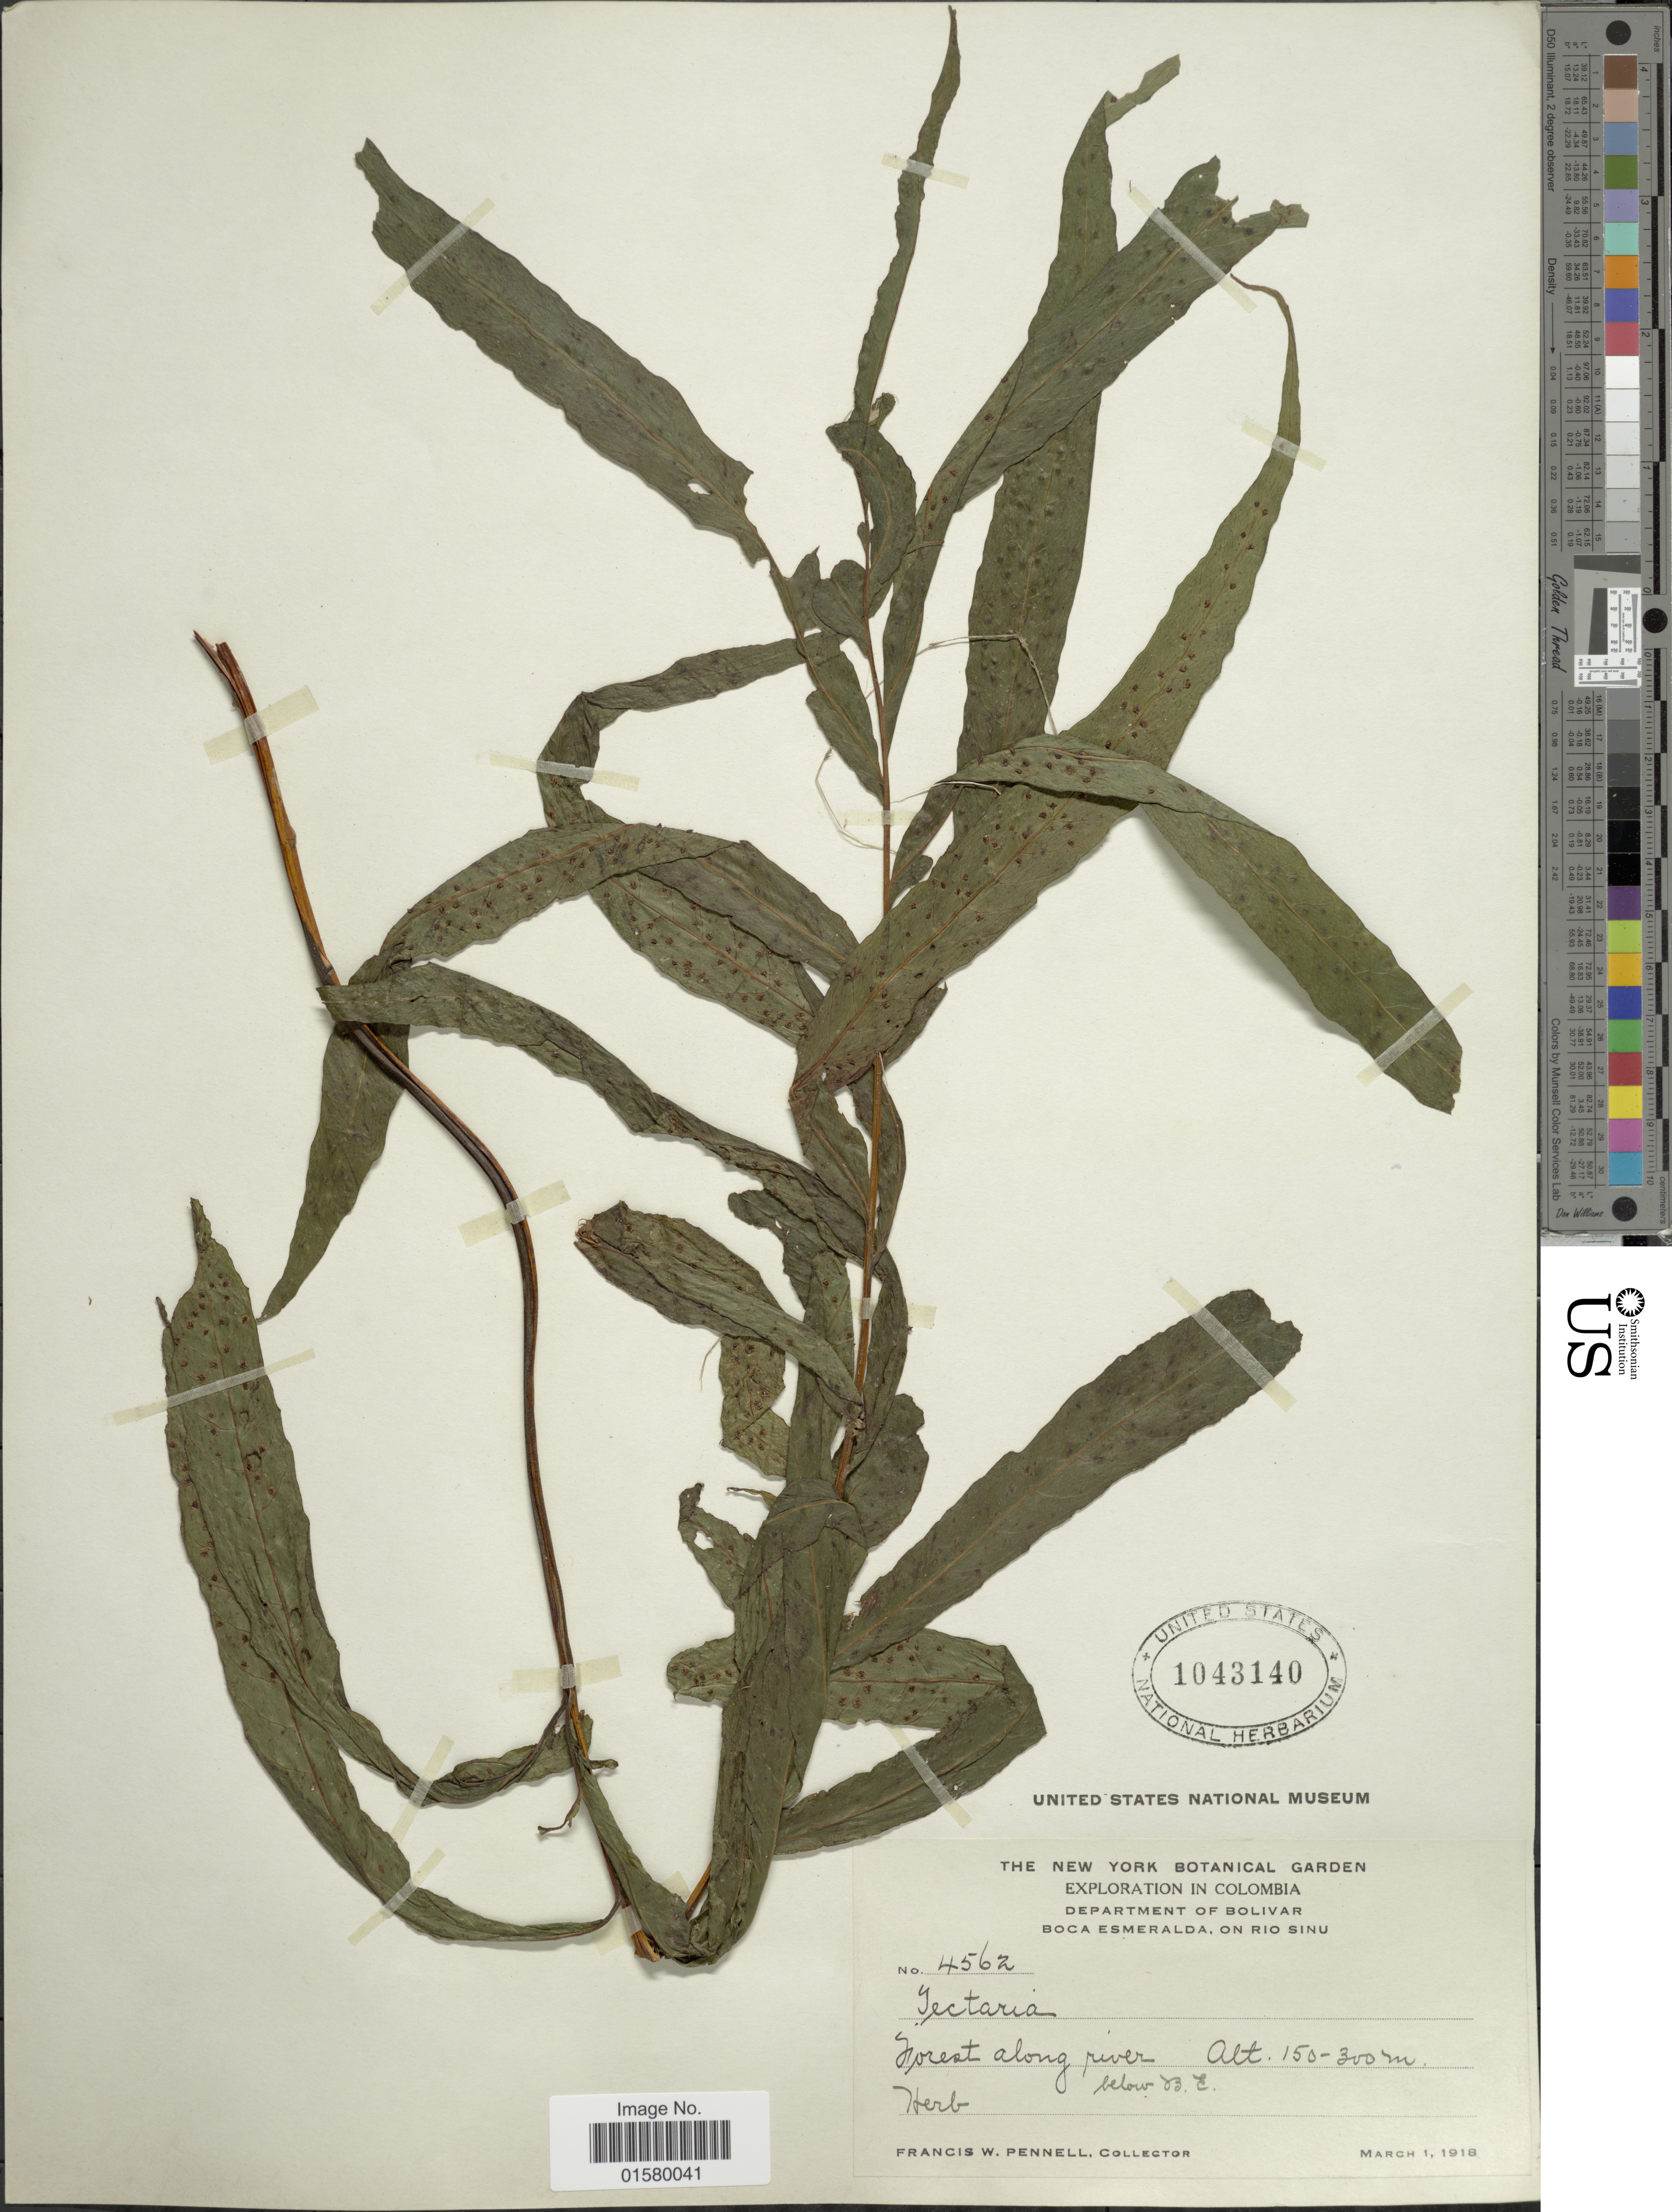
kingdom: Plantae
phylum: Tracheophyta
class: Polypodiopsida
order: Polypodiales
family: Tectariaceae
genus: Tectaria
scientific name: Tectaria sp.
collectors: F. W. Pennell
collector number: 4562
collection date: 1918-03-01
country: Colombia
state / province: Bolívar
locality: Department of Bolivar, Boca Esmeralda, on Rio Sinu, forest along river, below B.E.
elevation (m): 150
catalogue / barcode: US 1043140